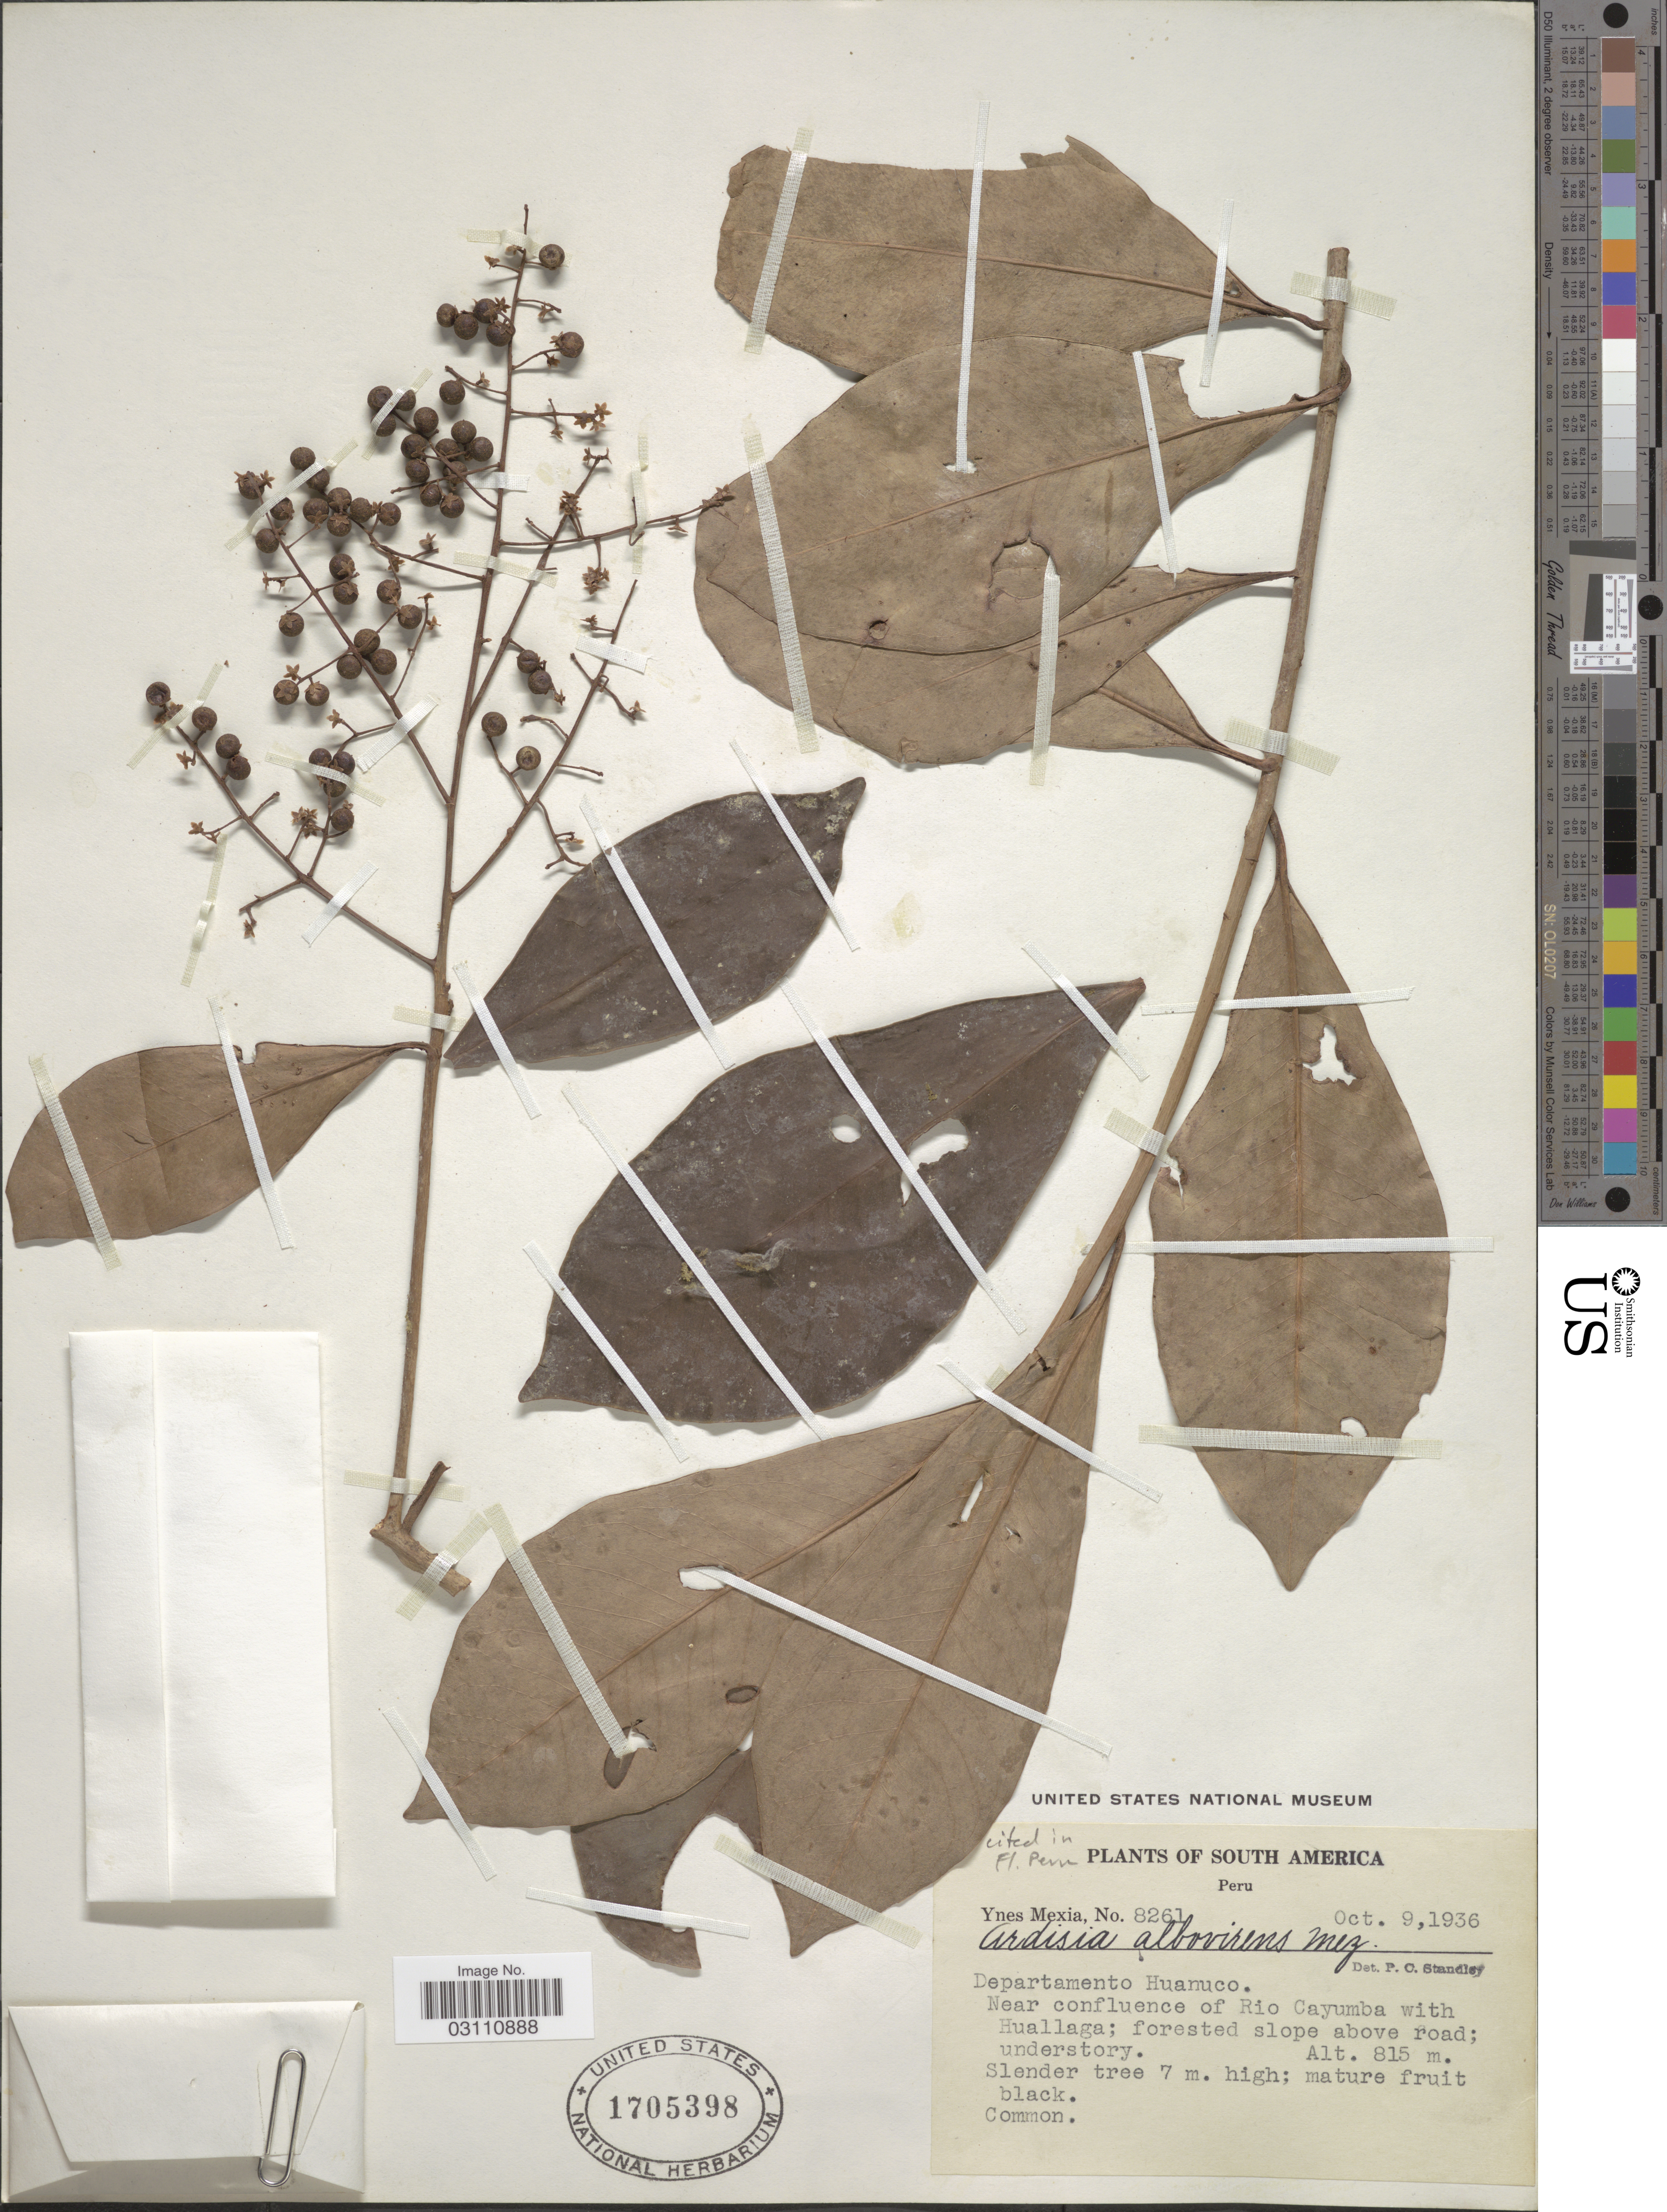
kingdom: Plantae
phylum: Tracheophyta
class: Magnoliopsida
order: Ericales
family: Primulaceae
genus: Ardisia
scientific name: Ardisia albovirens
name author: Mez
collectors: Y. Mexia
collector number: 8261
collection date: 1936-10-09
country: Peru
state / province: Huánuco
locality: Departamento Huanuco. Near confluence of Rio Cayumba with Huallaga.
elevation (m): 815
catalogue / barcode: US 1705398